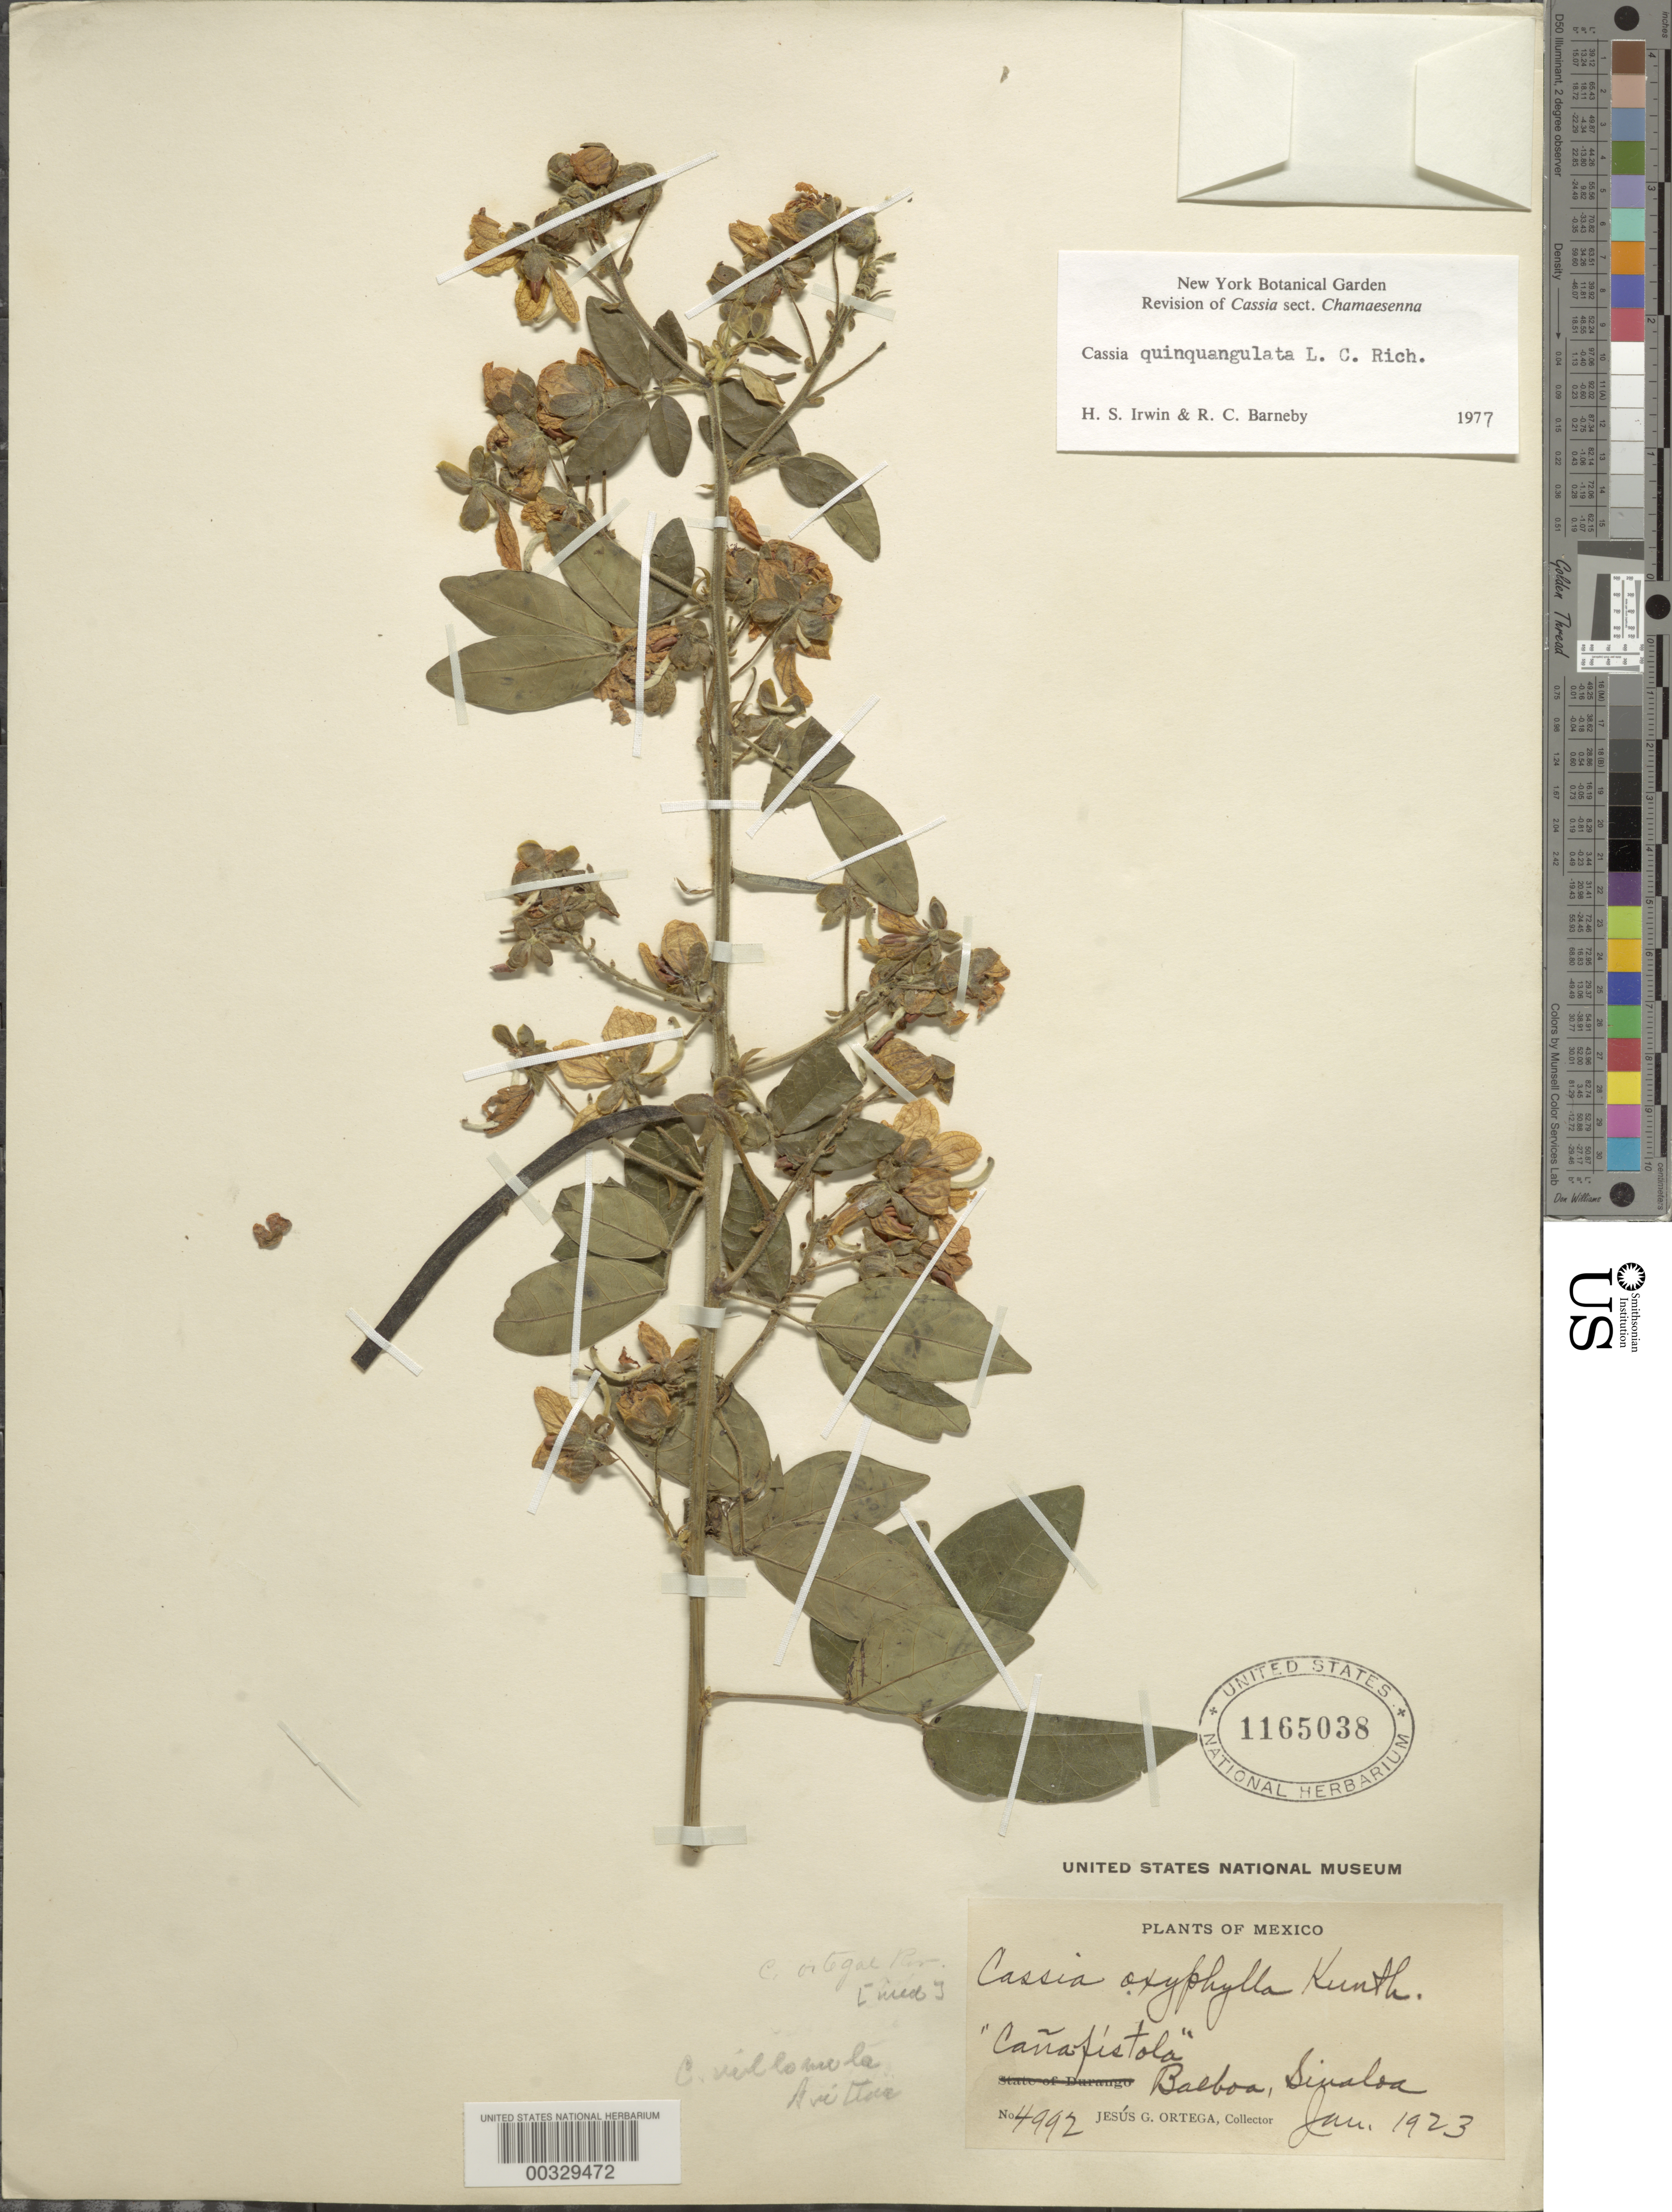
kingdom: Plantae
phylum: Tracheophyta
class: Magnoliopsida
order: Fabales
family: Fabaceae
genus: Senna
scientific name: Senna quinquangulata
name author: (Rich.) H.S. Irwin & Barneby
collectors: J. Ortega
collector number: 4992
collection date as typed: Jan 1923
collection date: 1923-01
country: Mexico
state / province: Sinaloa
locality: Balboa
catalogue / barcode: US 1165038